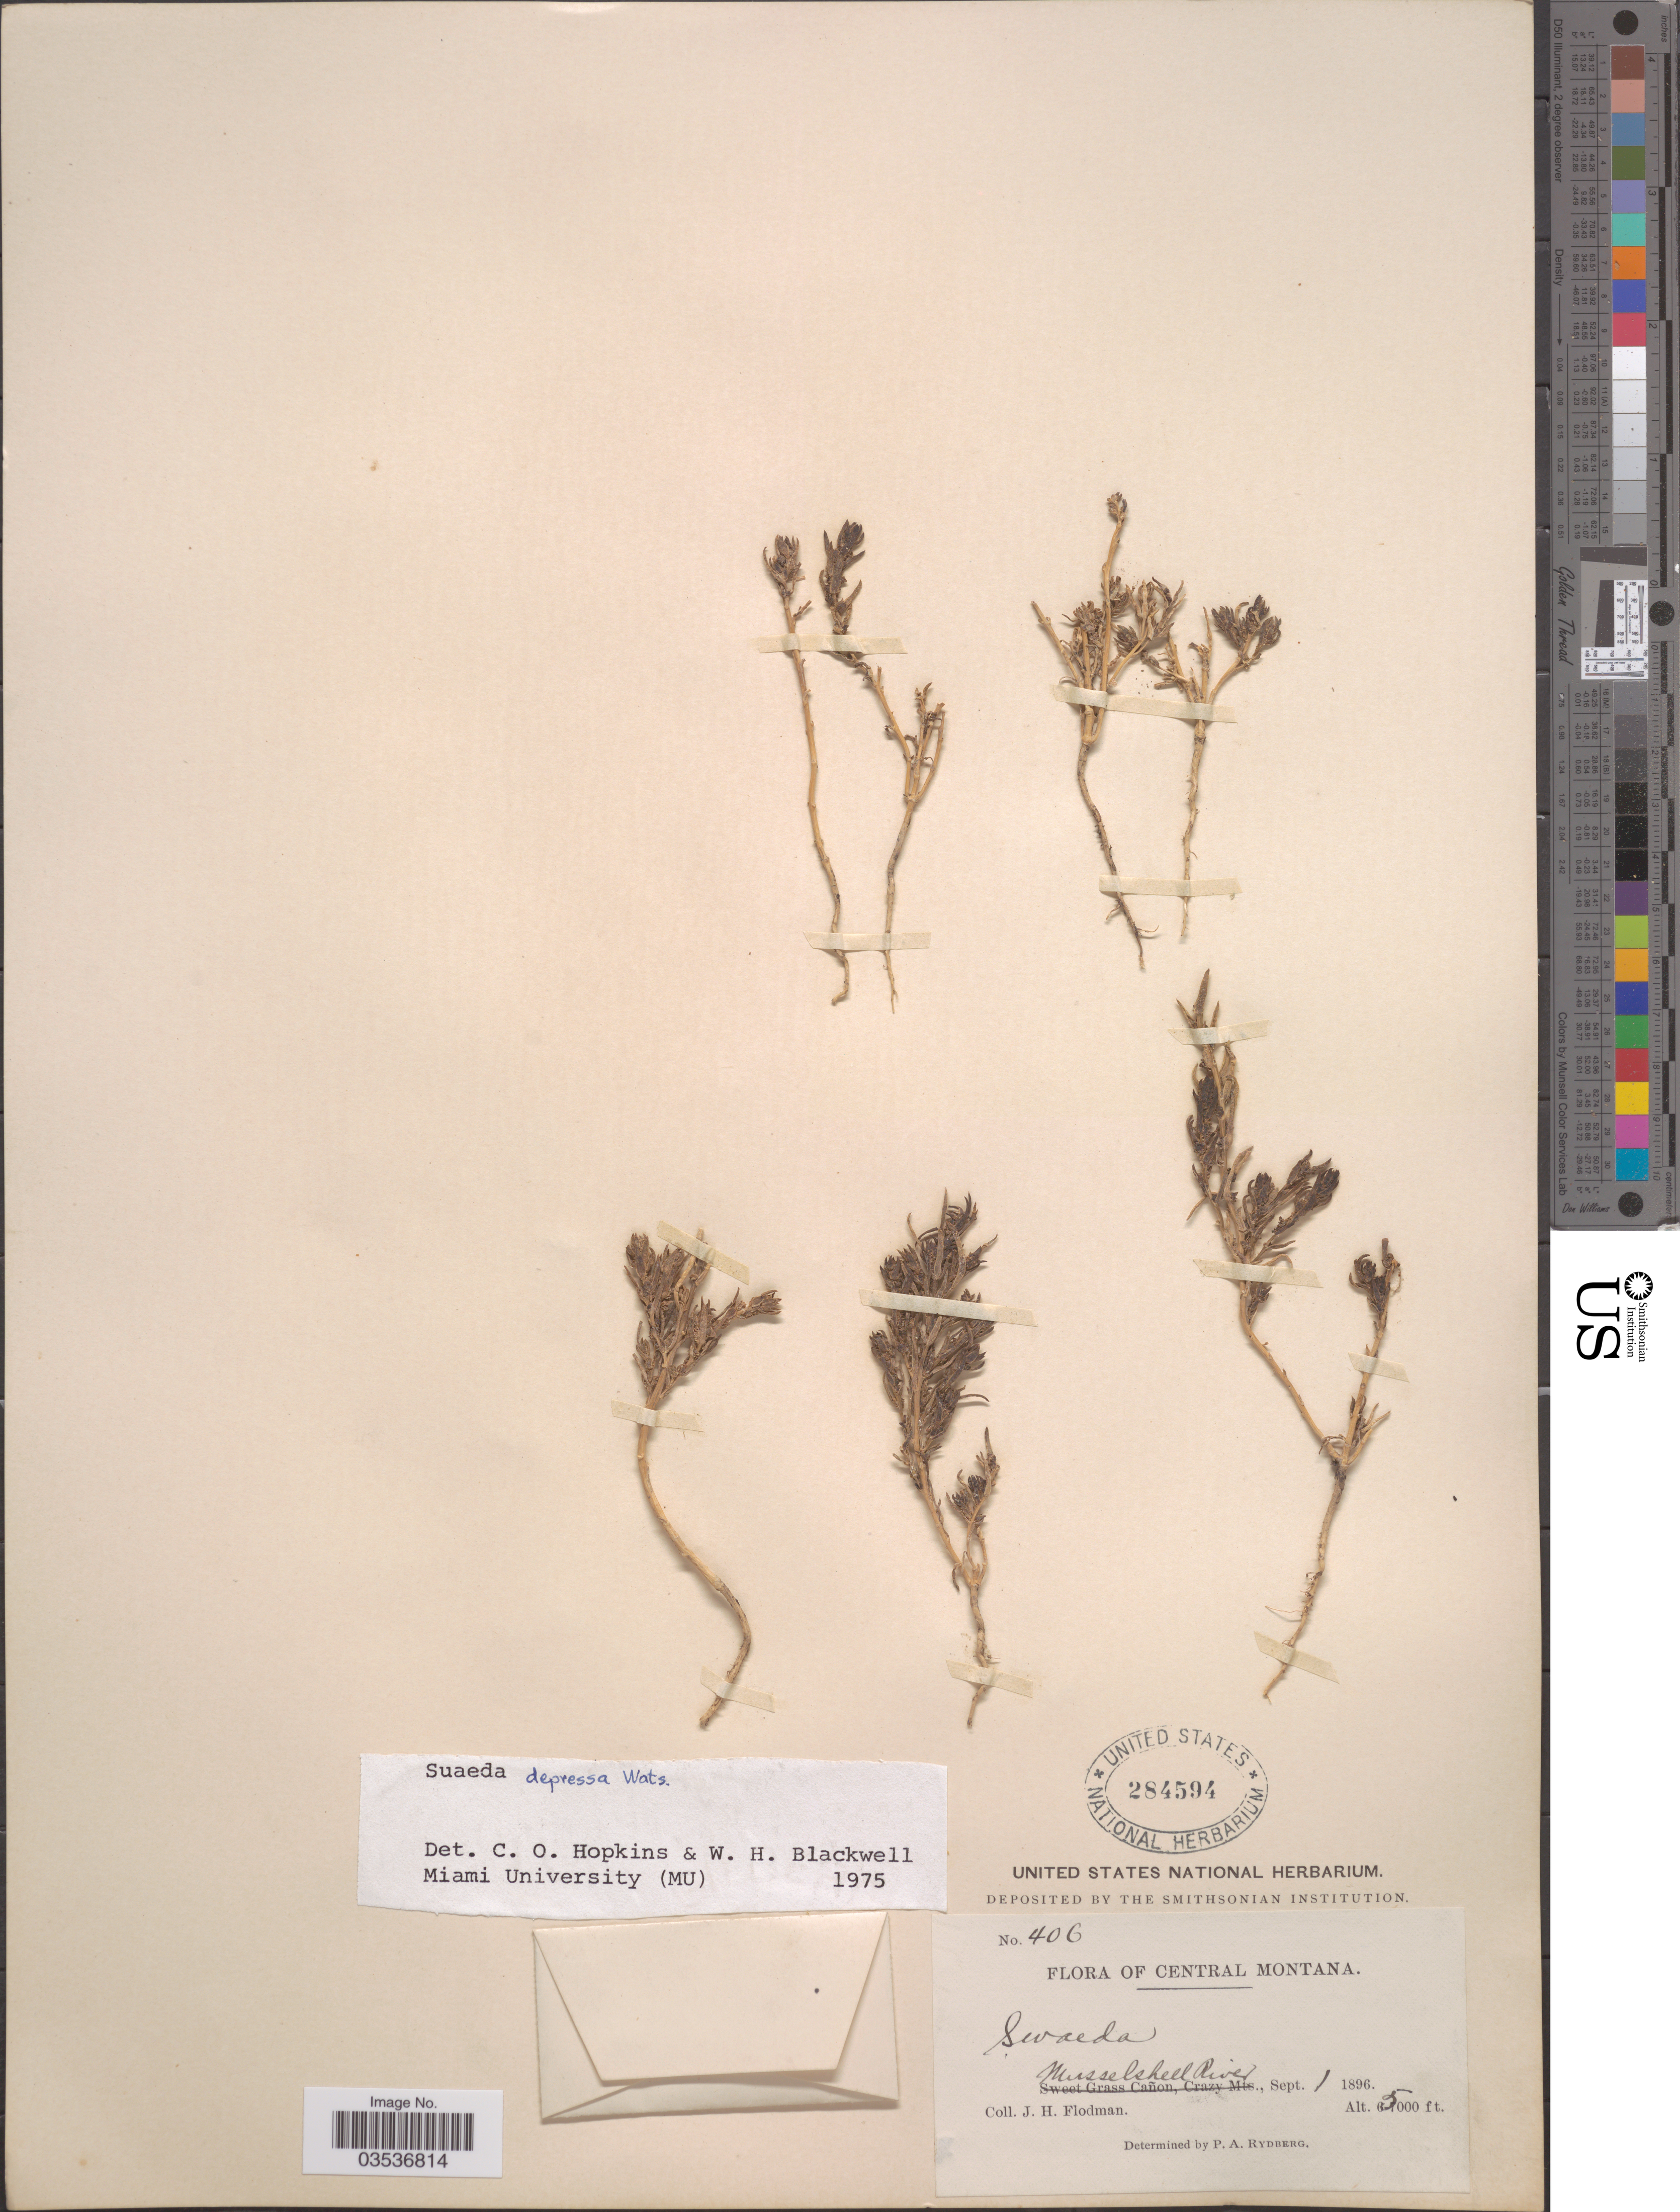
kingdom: Plantae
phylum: Tracheophyta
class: Magnoliopsida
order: Caryophyllales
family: Amaranthaceae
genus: Suaeda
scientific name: Suaeda depressa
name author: (Pursh) S. Watson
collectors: J. Flodman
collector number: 406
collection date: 1896-09-01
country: United States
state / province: Montana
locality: Central Montana. Musselshell River.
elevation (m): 1524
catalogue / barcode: US 284594